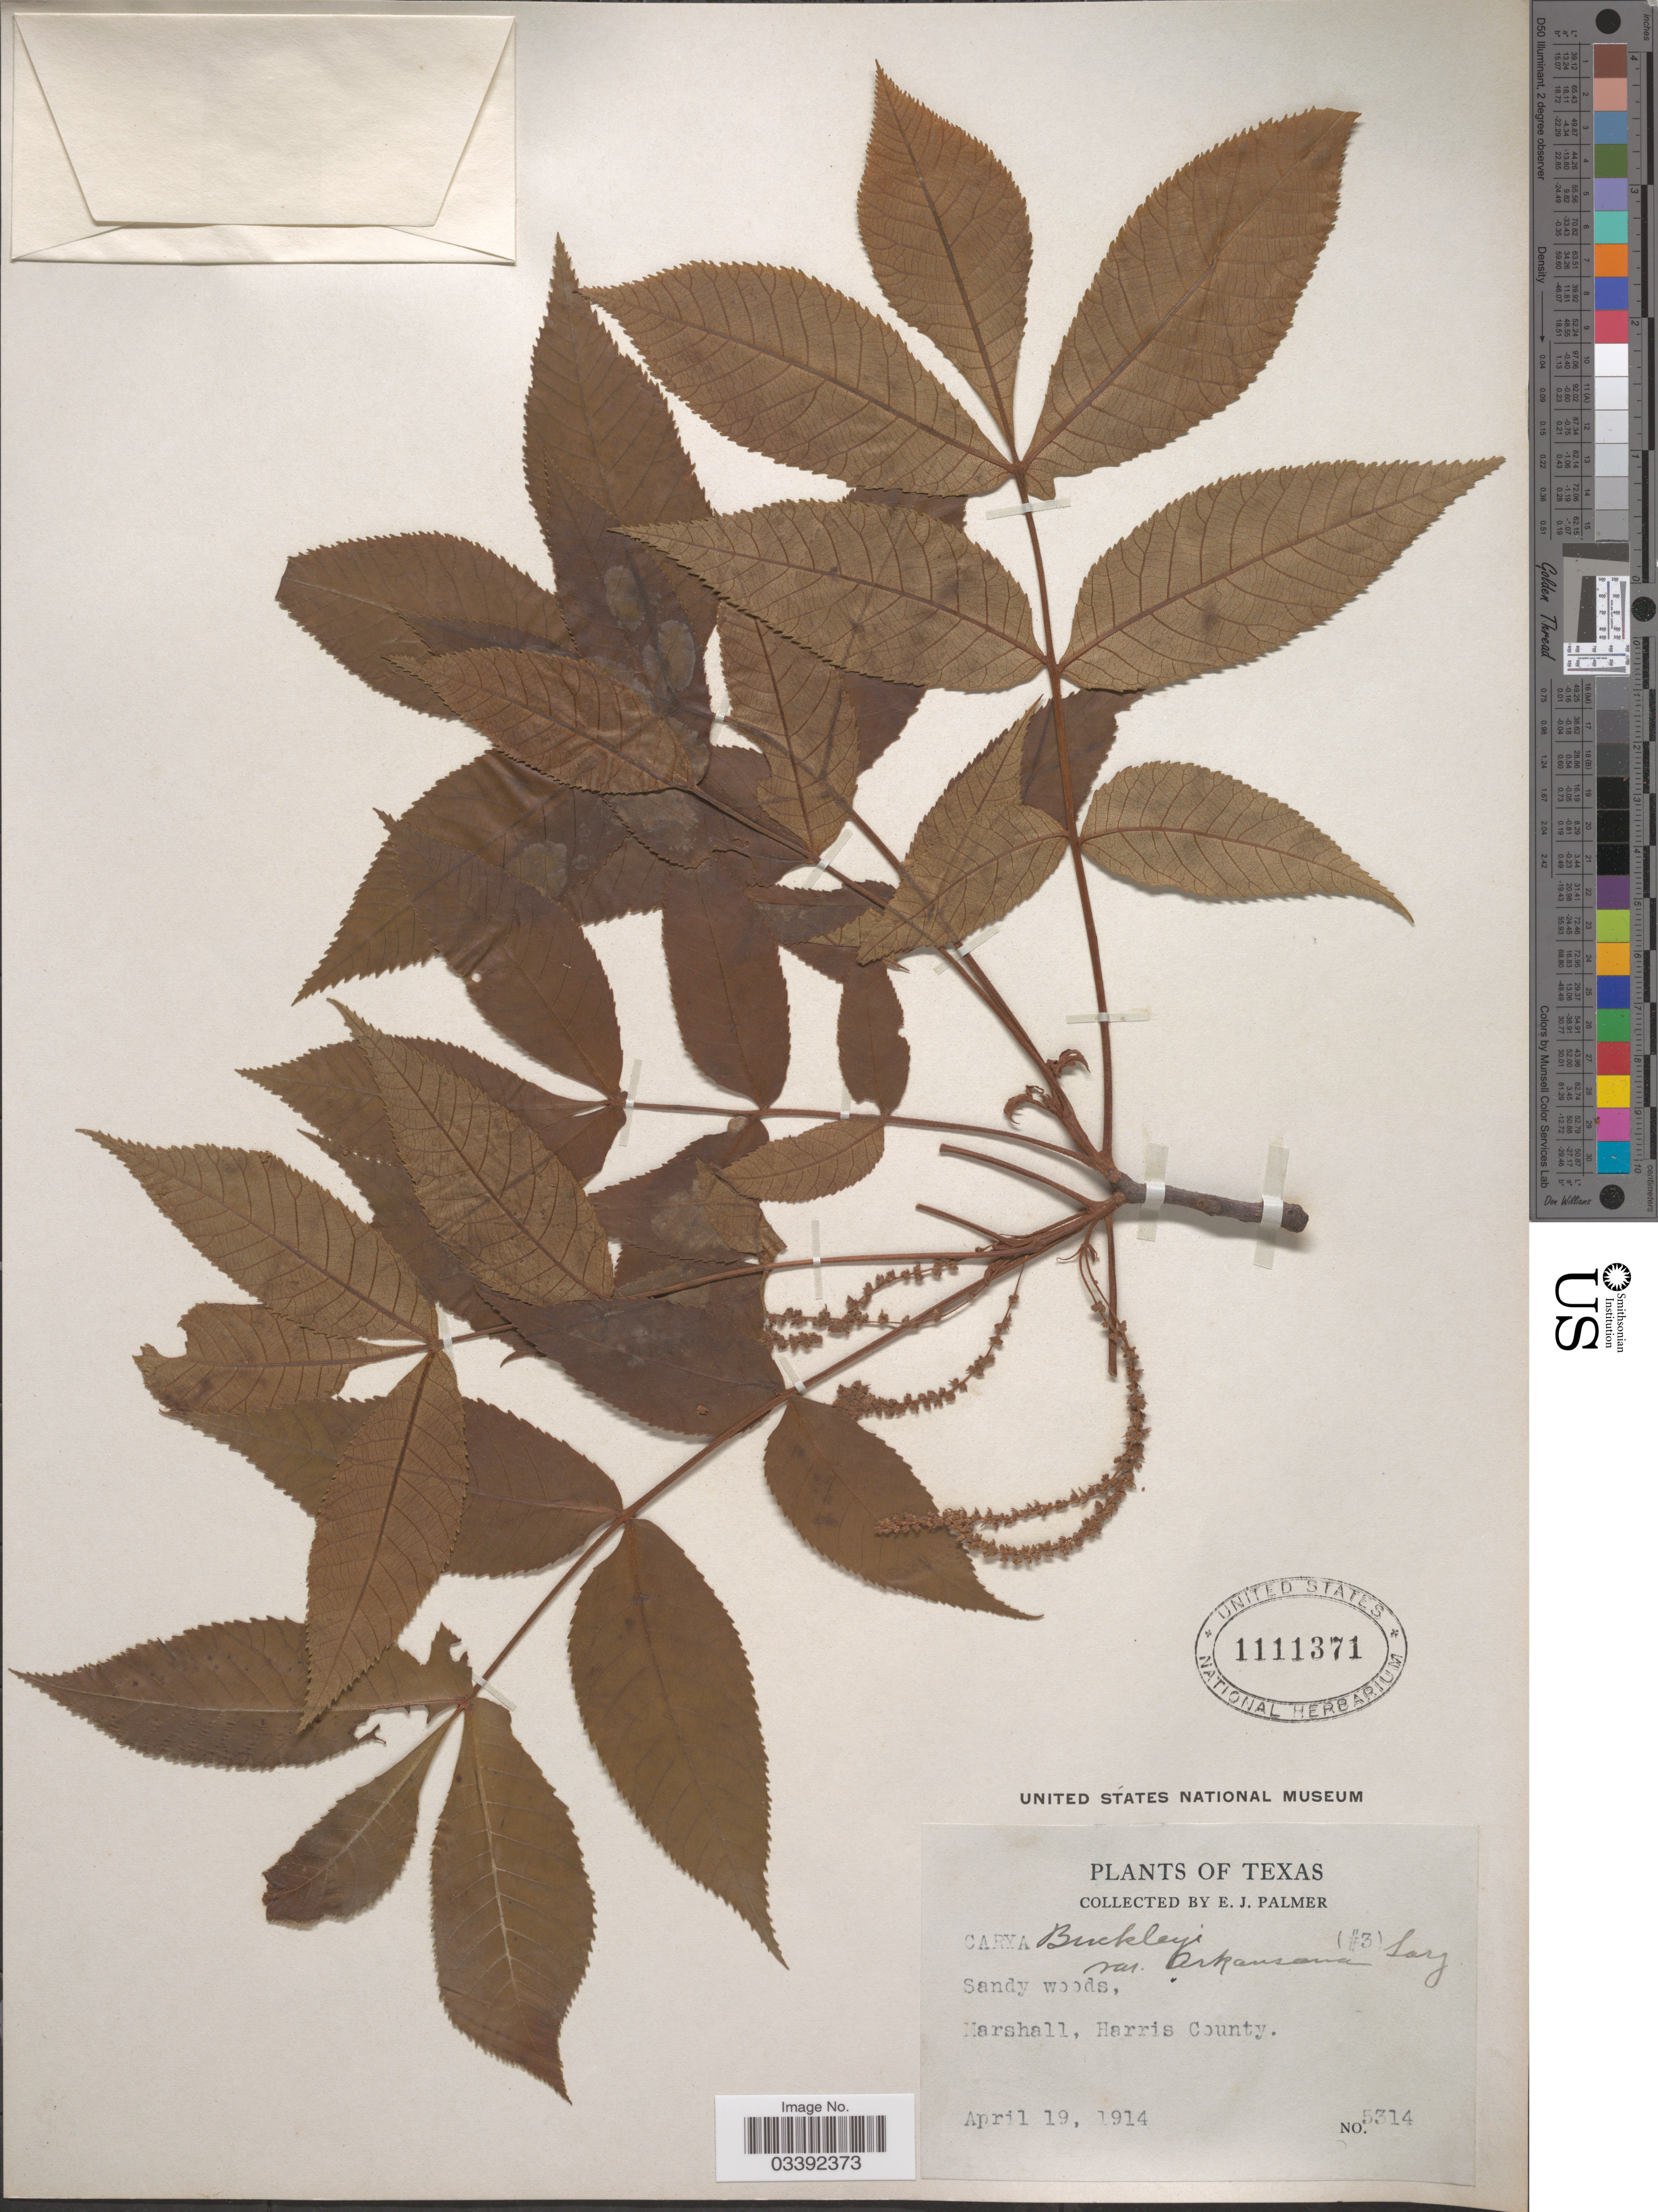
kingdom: Plantae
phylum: Tracheophyta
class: Magnoliopsida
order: Fagales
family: Juglandaceae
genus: Carya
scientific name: Carya texana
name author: Buckley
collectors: E. J. Palmer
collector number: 5314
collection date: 1914-04-19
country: United States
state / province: Texas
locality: Marshall, Harris County.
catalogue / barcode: US 1111371